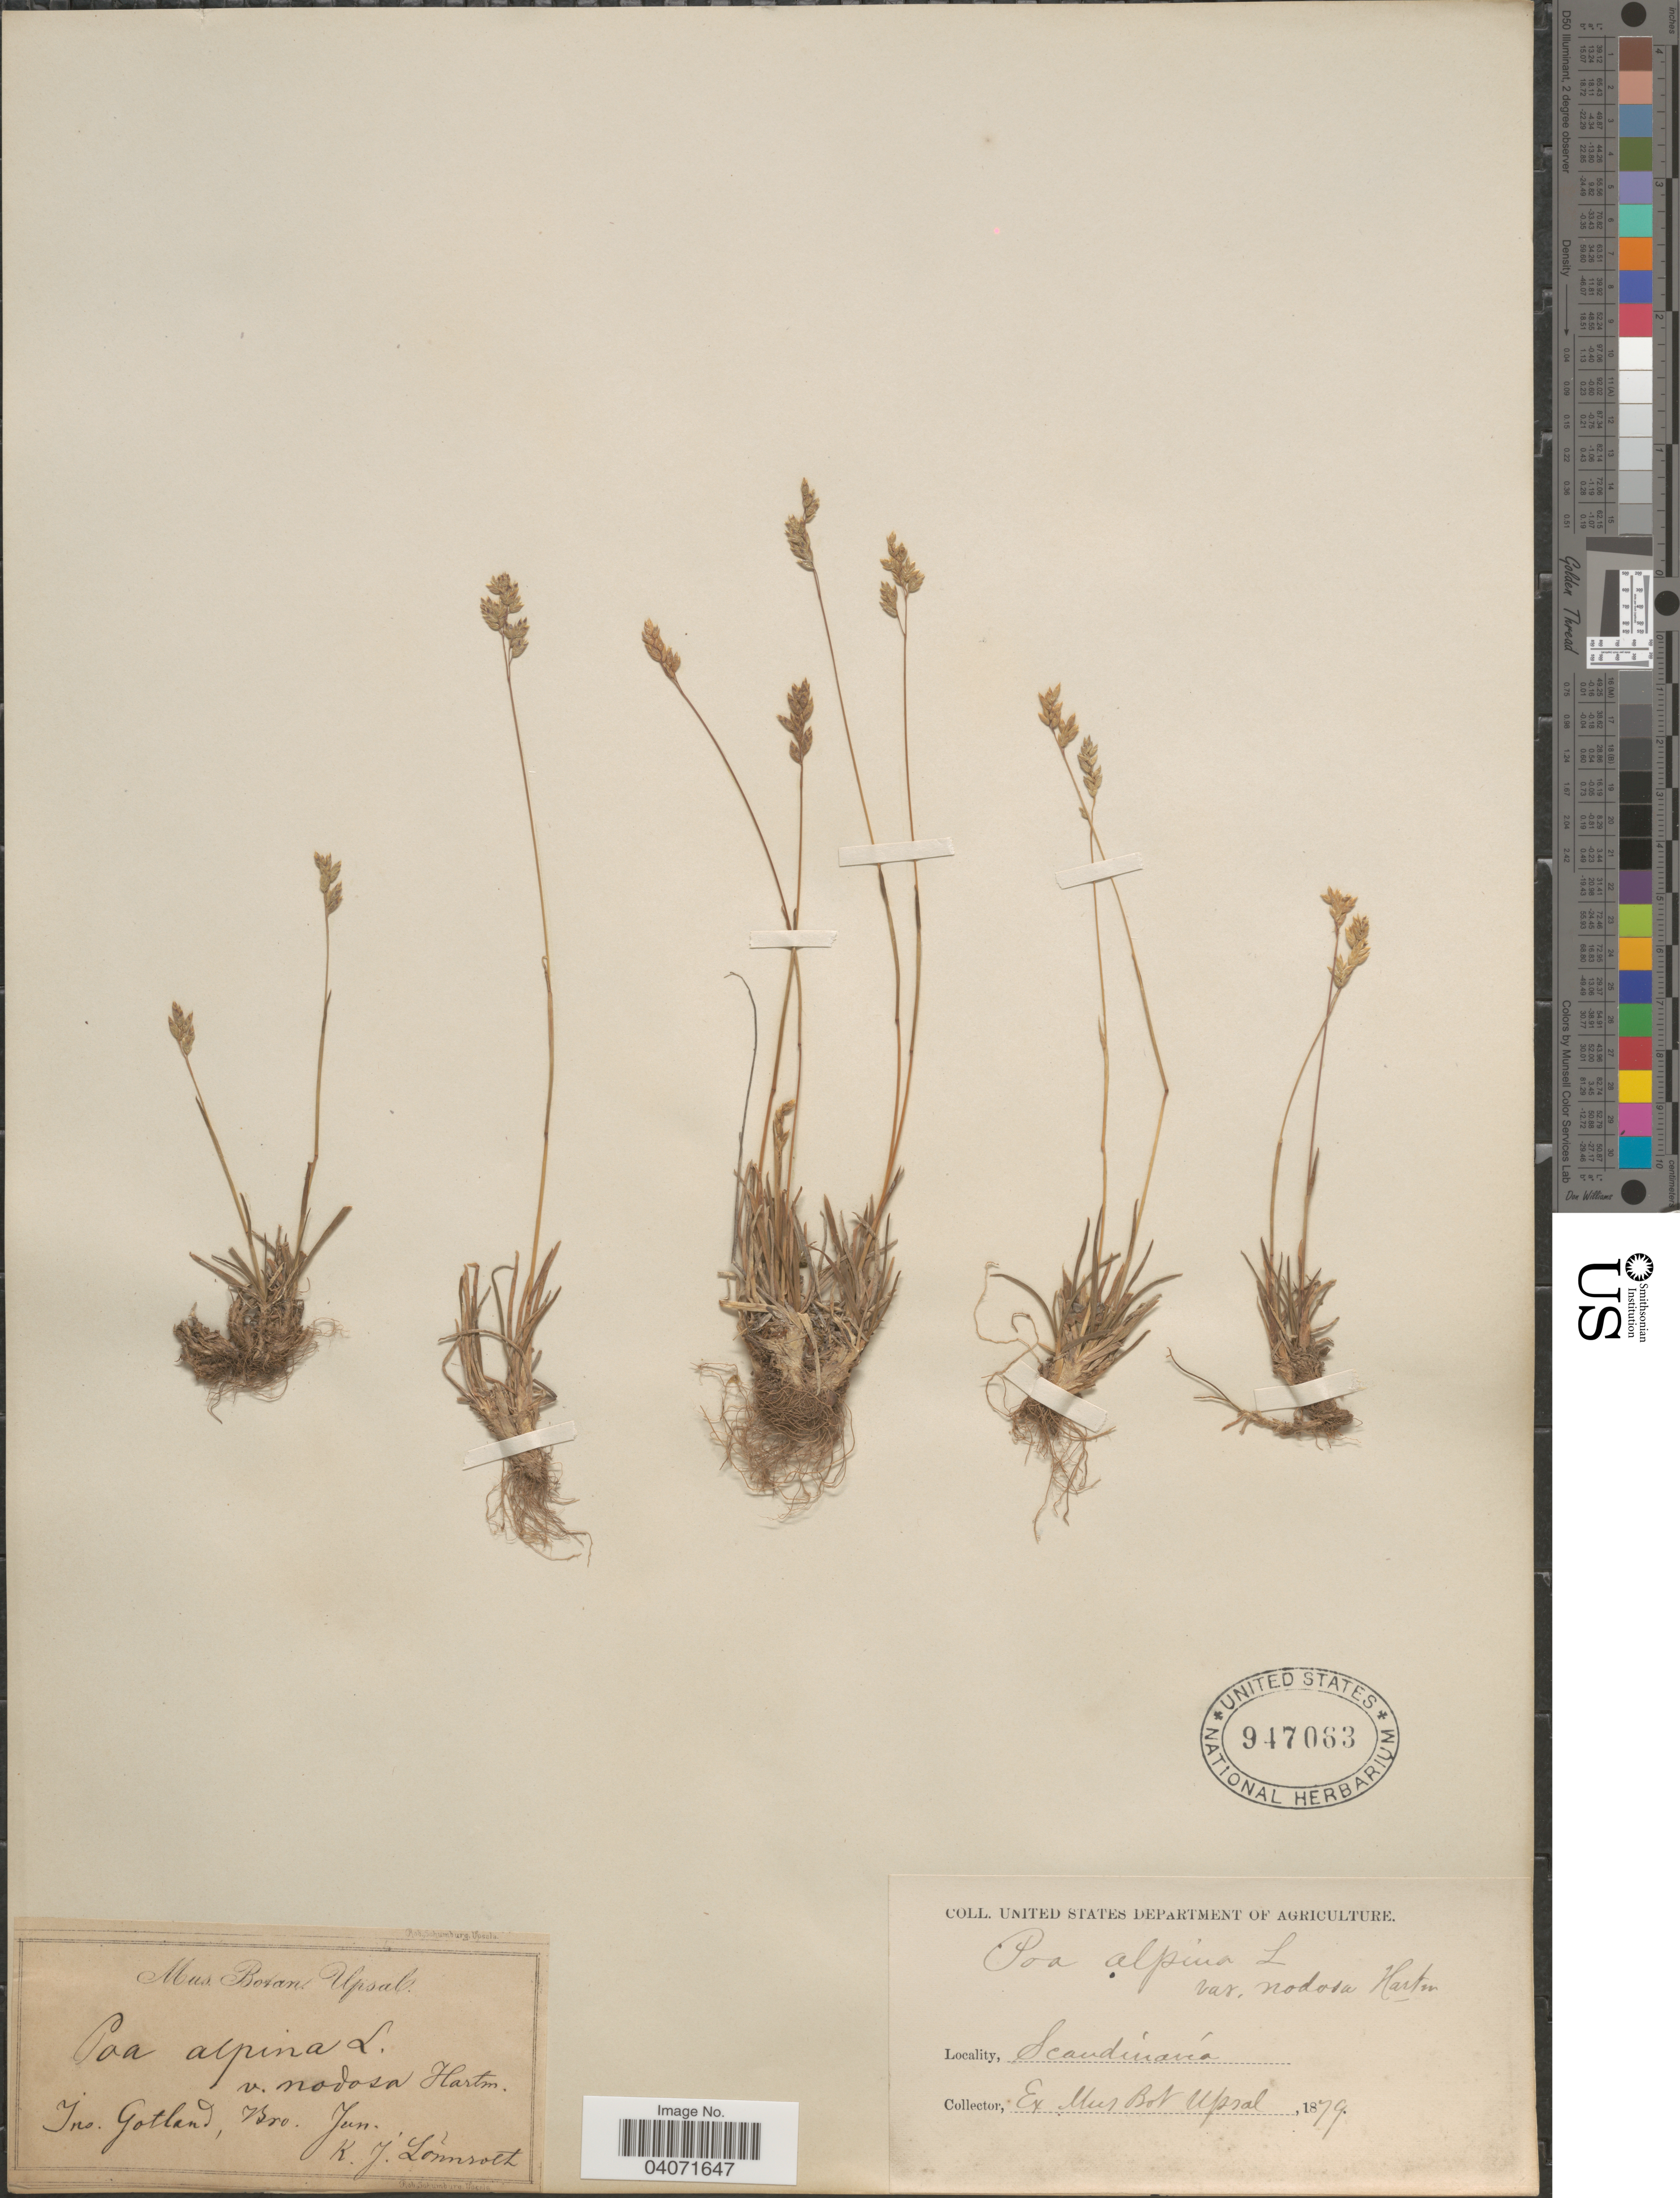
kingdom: Plantae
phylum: Tracheophyta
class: Liliopsida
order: Poales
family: Poaceae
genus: Poa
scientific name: Poa alpina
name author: L.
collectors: K. Lonnroth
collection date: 1879-06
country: Sweden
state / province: Gotland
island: Gotland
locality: Ins. Gotland, Bro. Scandinavia.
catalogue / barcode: US 947063